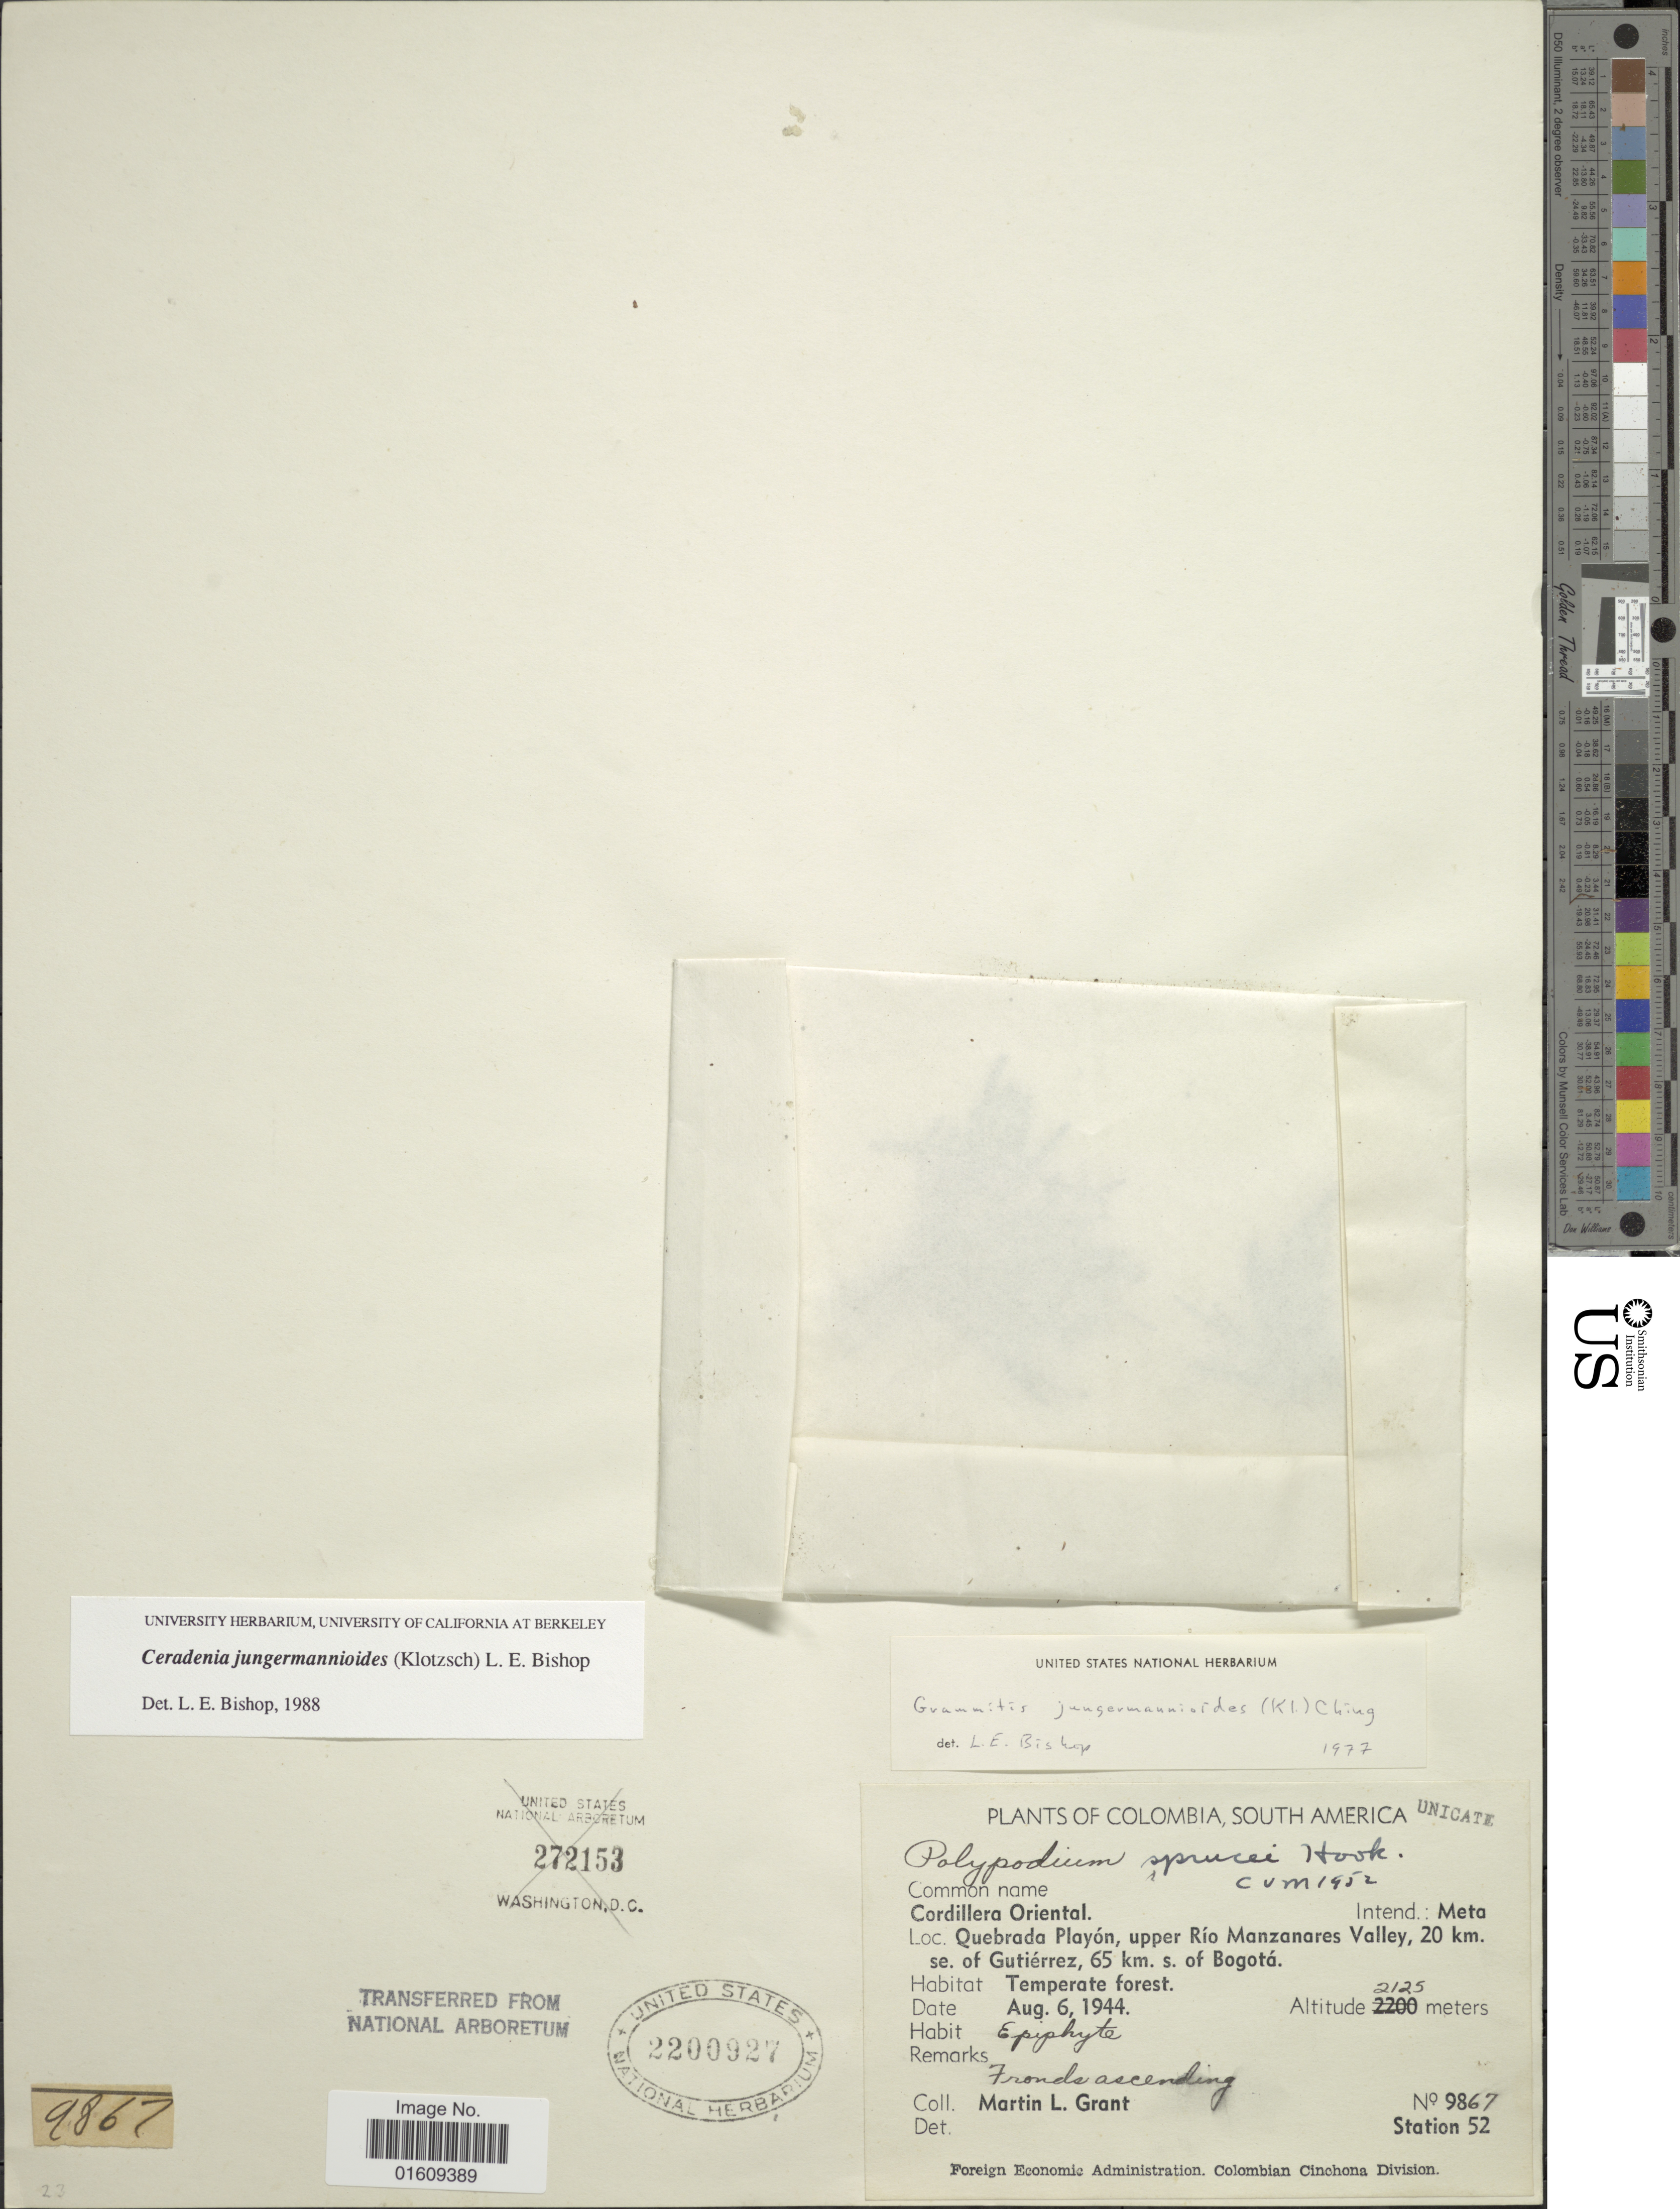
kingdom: Plantae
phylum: Tracheophyta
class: Polypodiopsida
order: Polypodiales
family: Polypodiaceae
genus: Ceradenia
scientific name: Ceradenia jungermannioides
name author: (Klotzsch) L.E. Bishop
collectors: M. L. Grant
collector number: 9867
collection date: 1944-08-06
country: Colombia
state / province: Meta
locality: Colombia, South America, Cordillera Oriental, Intend.: Meta, Quebrada Playón, upper Río Manzanares Valley, 20 km. se. of Gutiérrez, 65 km. s. of Bogotá.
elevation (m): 2125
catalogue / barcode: US 2200927